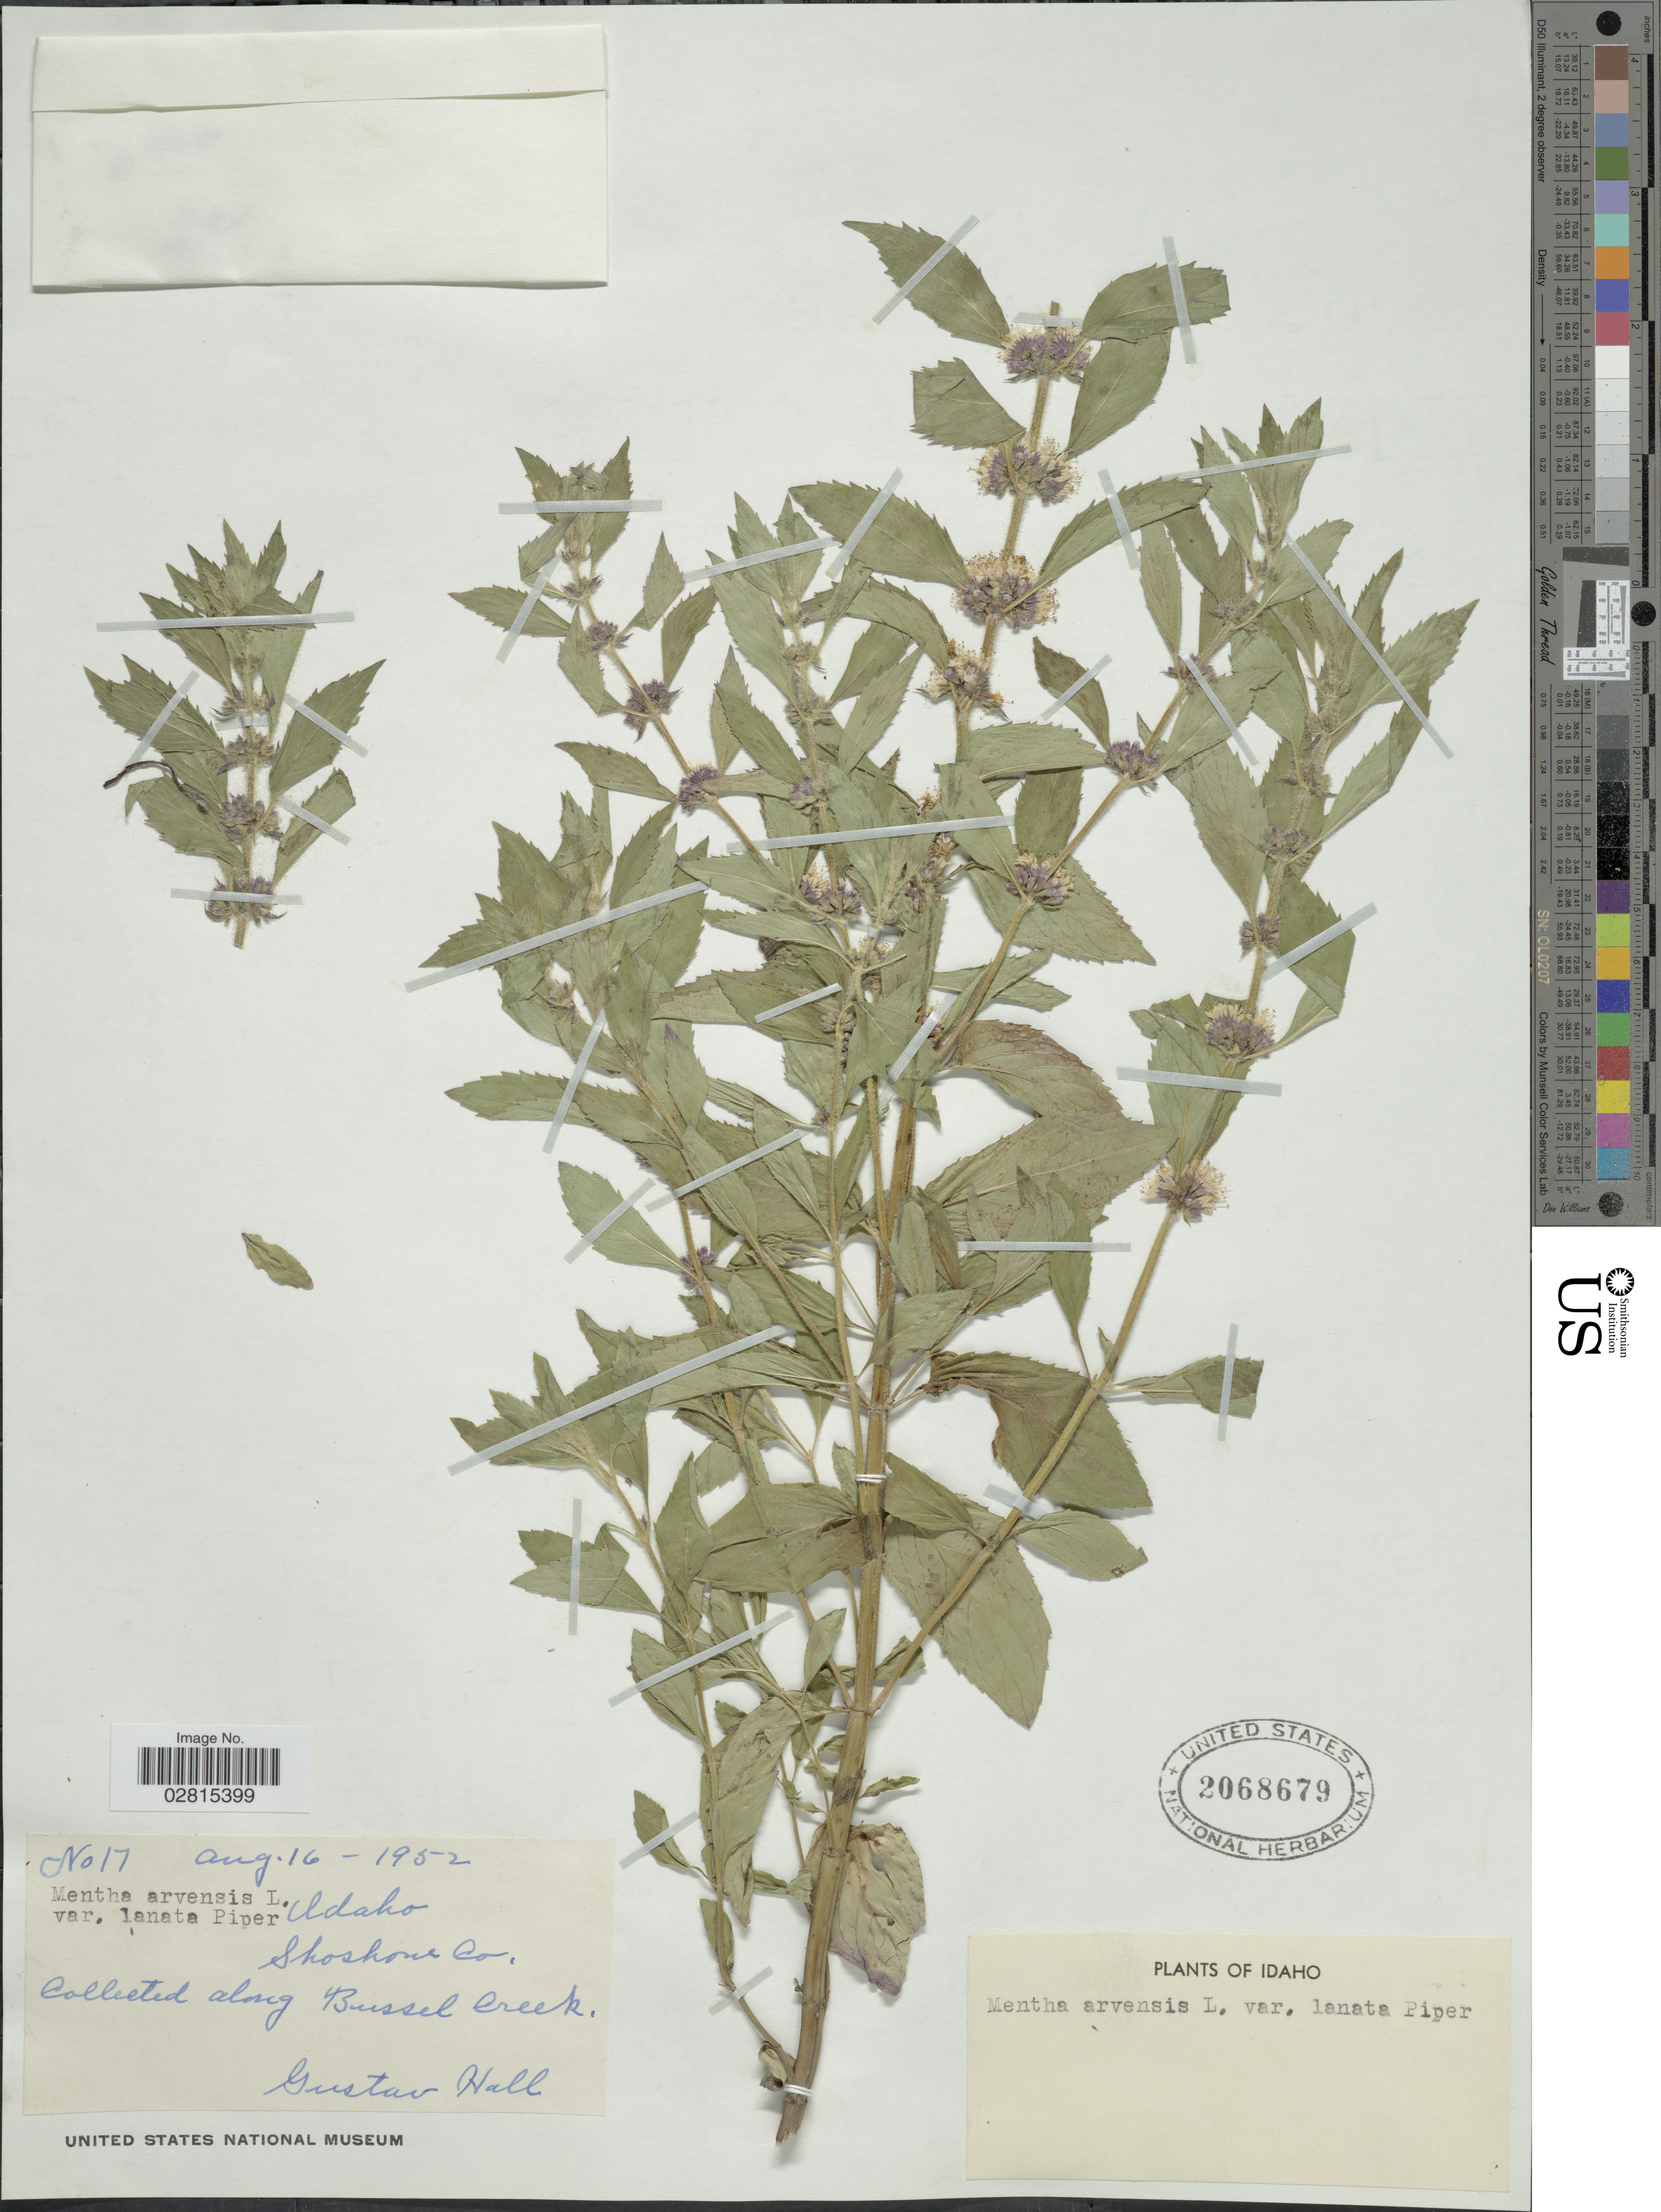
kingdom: Plantae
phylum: Tracheophyta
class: Magnoliopsida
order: Lamiales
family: Lamiaceae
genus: Mentha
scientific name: Mentha canadensis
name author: L.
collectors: G. Hall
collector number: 17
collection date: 1952-08-16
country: United States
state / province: Idaho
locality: Shoshone Co. Along Bussel Creek.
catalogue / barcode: US 2068679